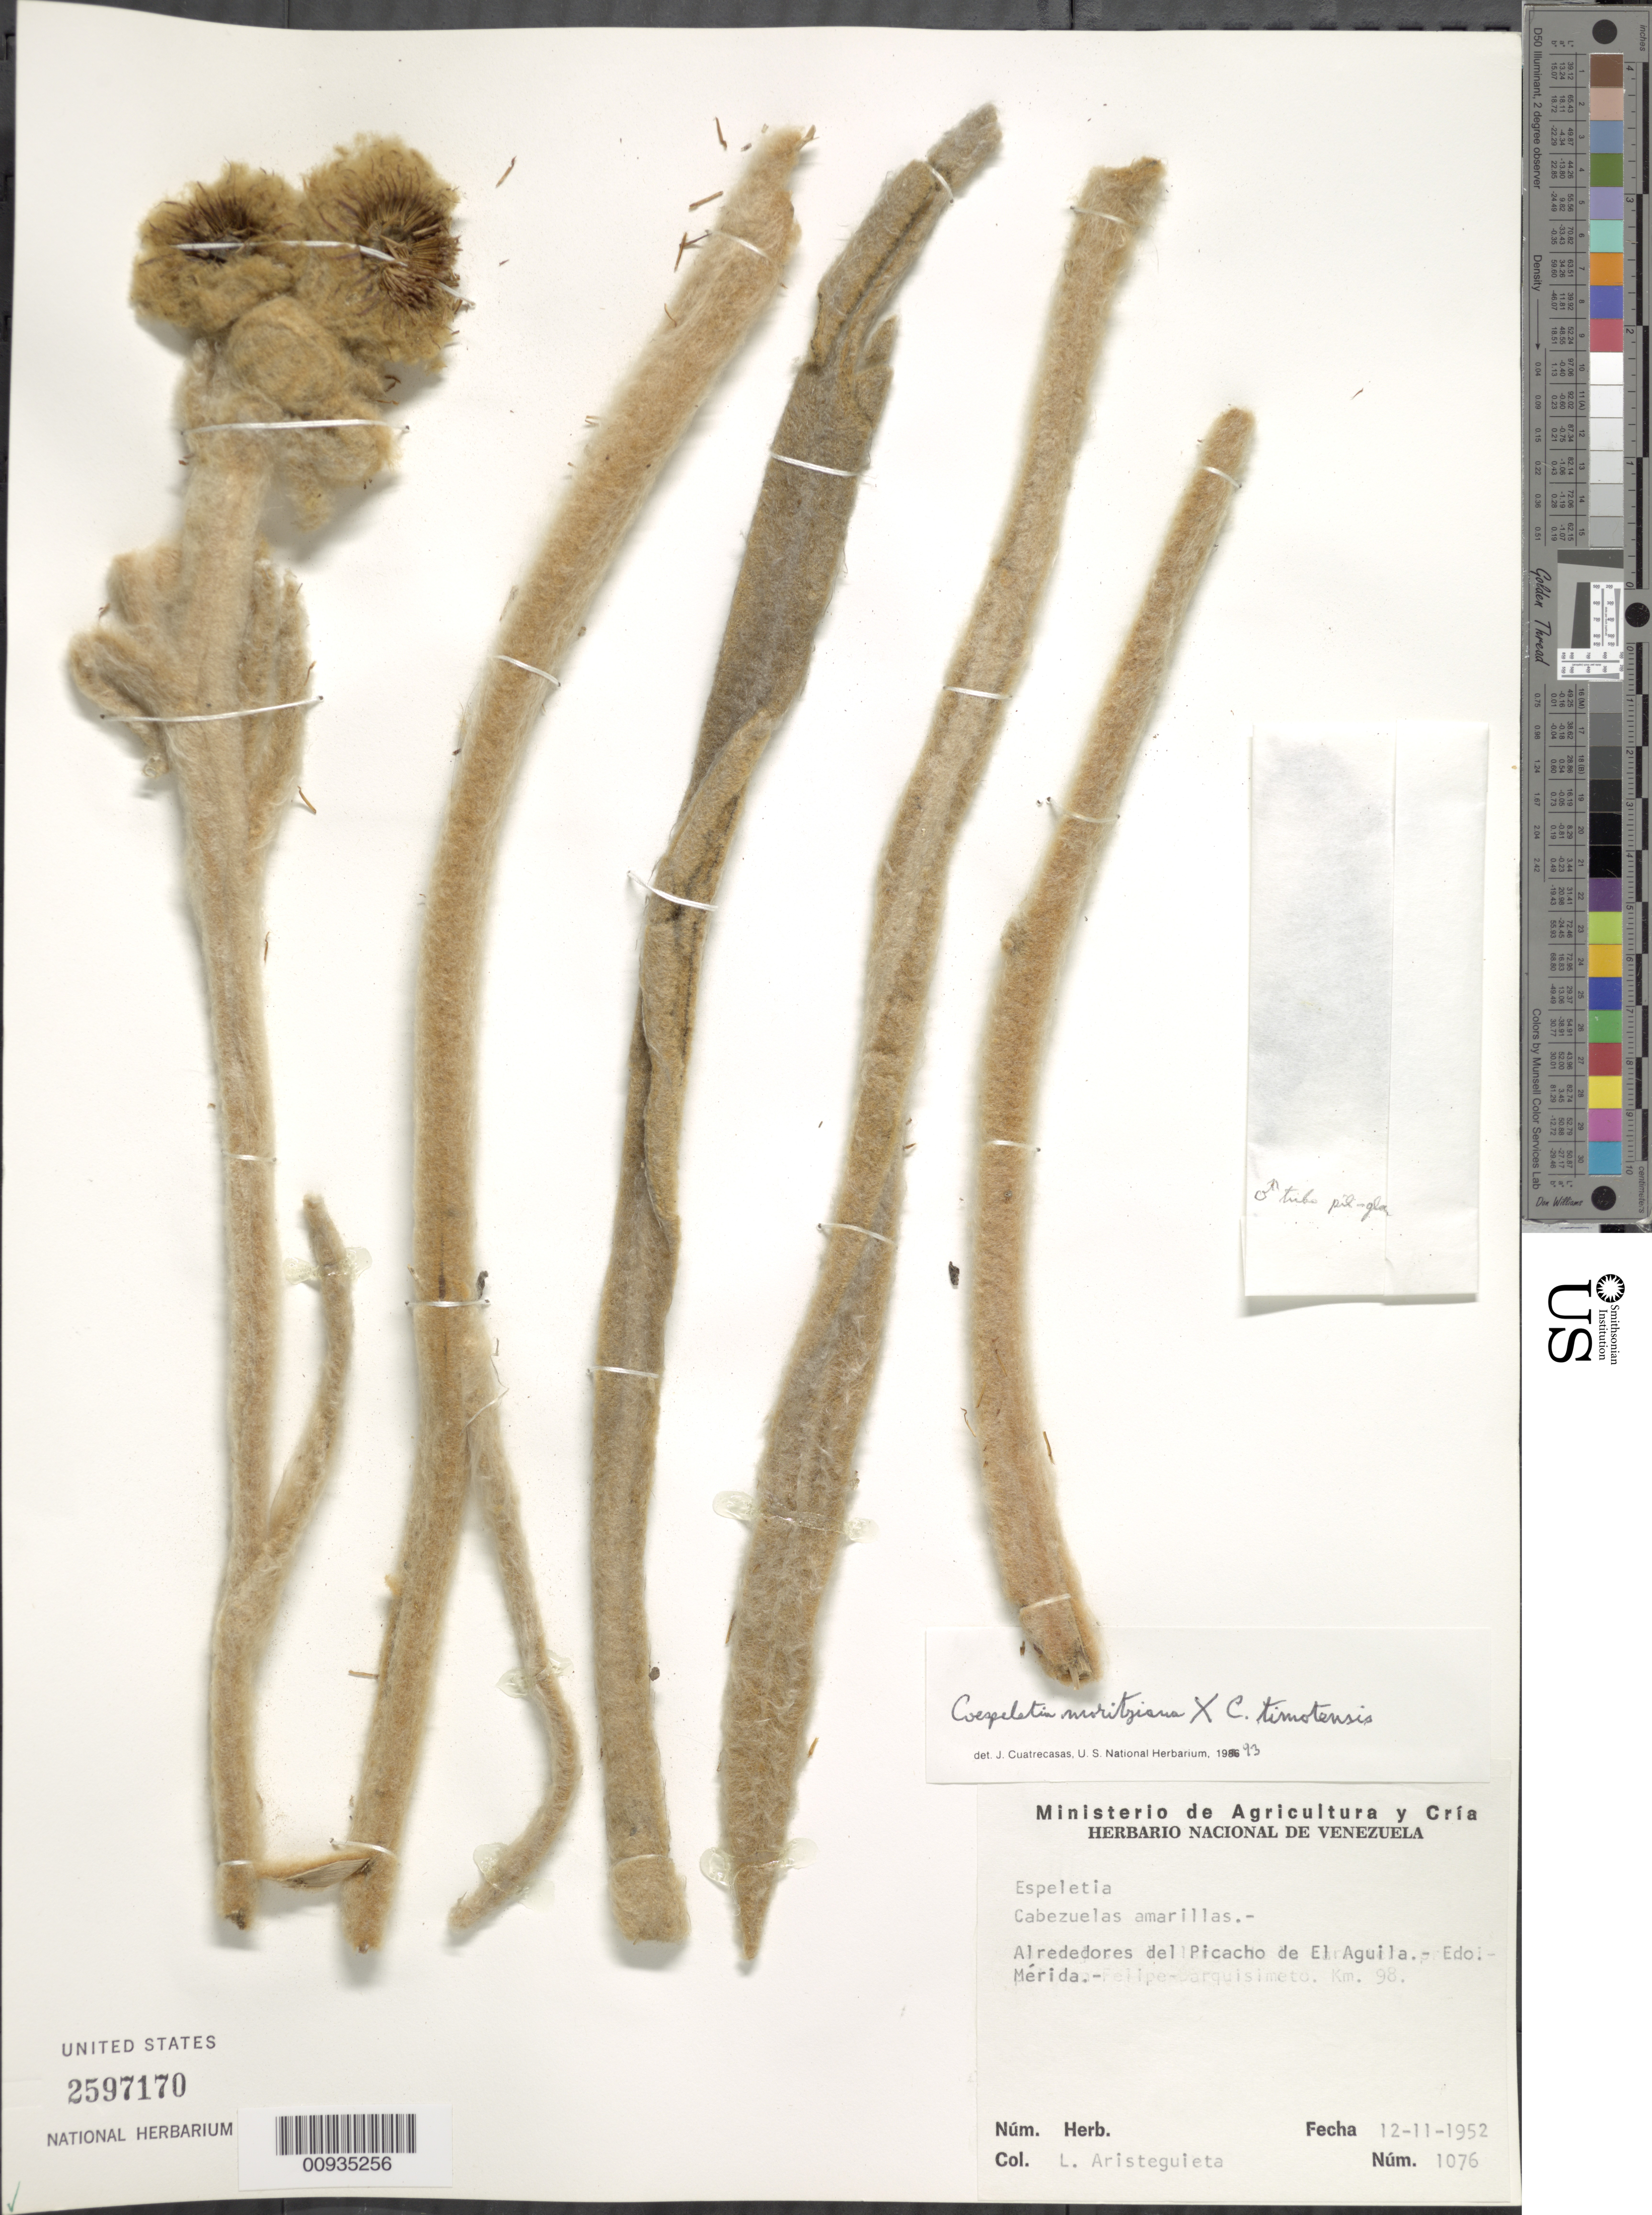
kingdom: Plantae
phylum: Tracheophyta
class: Magnoliopsida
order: Asterales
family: Asteraceae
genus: Coespeletia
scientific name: Coespeletia moritziana x C. timotensis (Cuatrec.) Cuatrec.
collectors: L. Aristeguieta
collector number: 1076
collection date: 1952-11-12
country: Venezuela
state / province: Mérida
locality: Alrededores del Picacho de El Aguila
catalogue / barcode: US 2597170